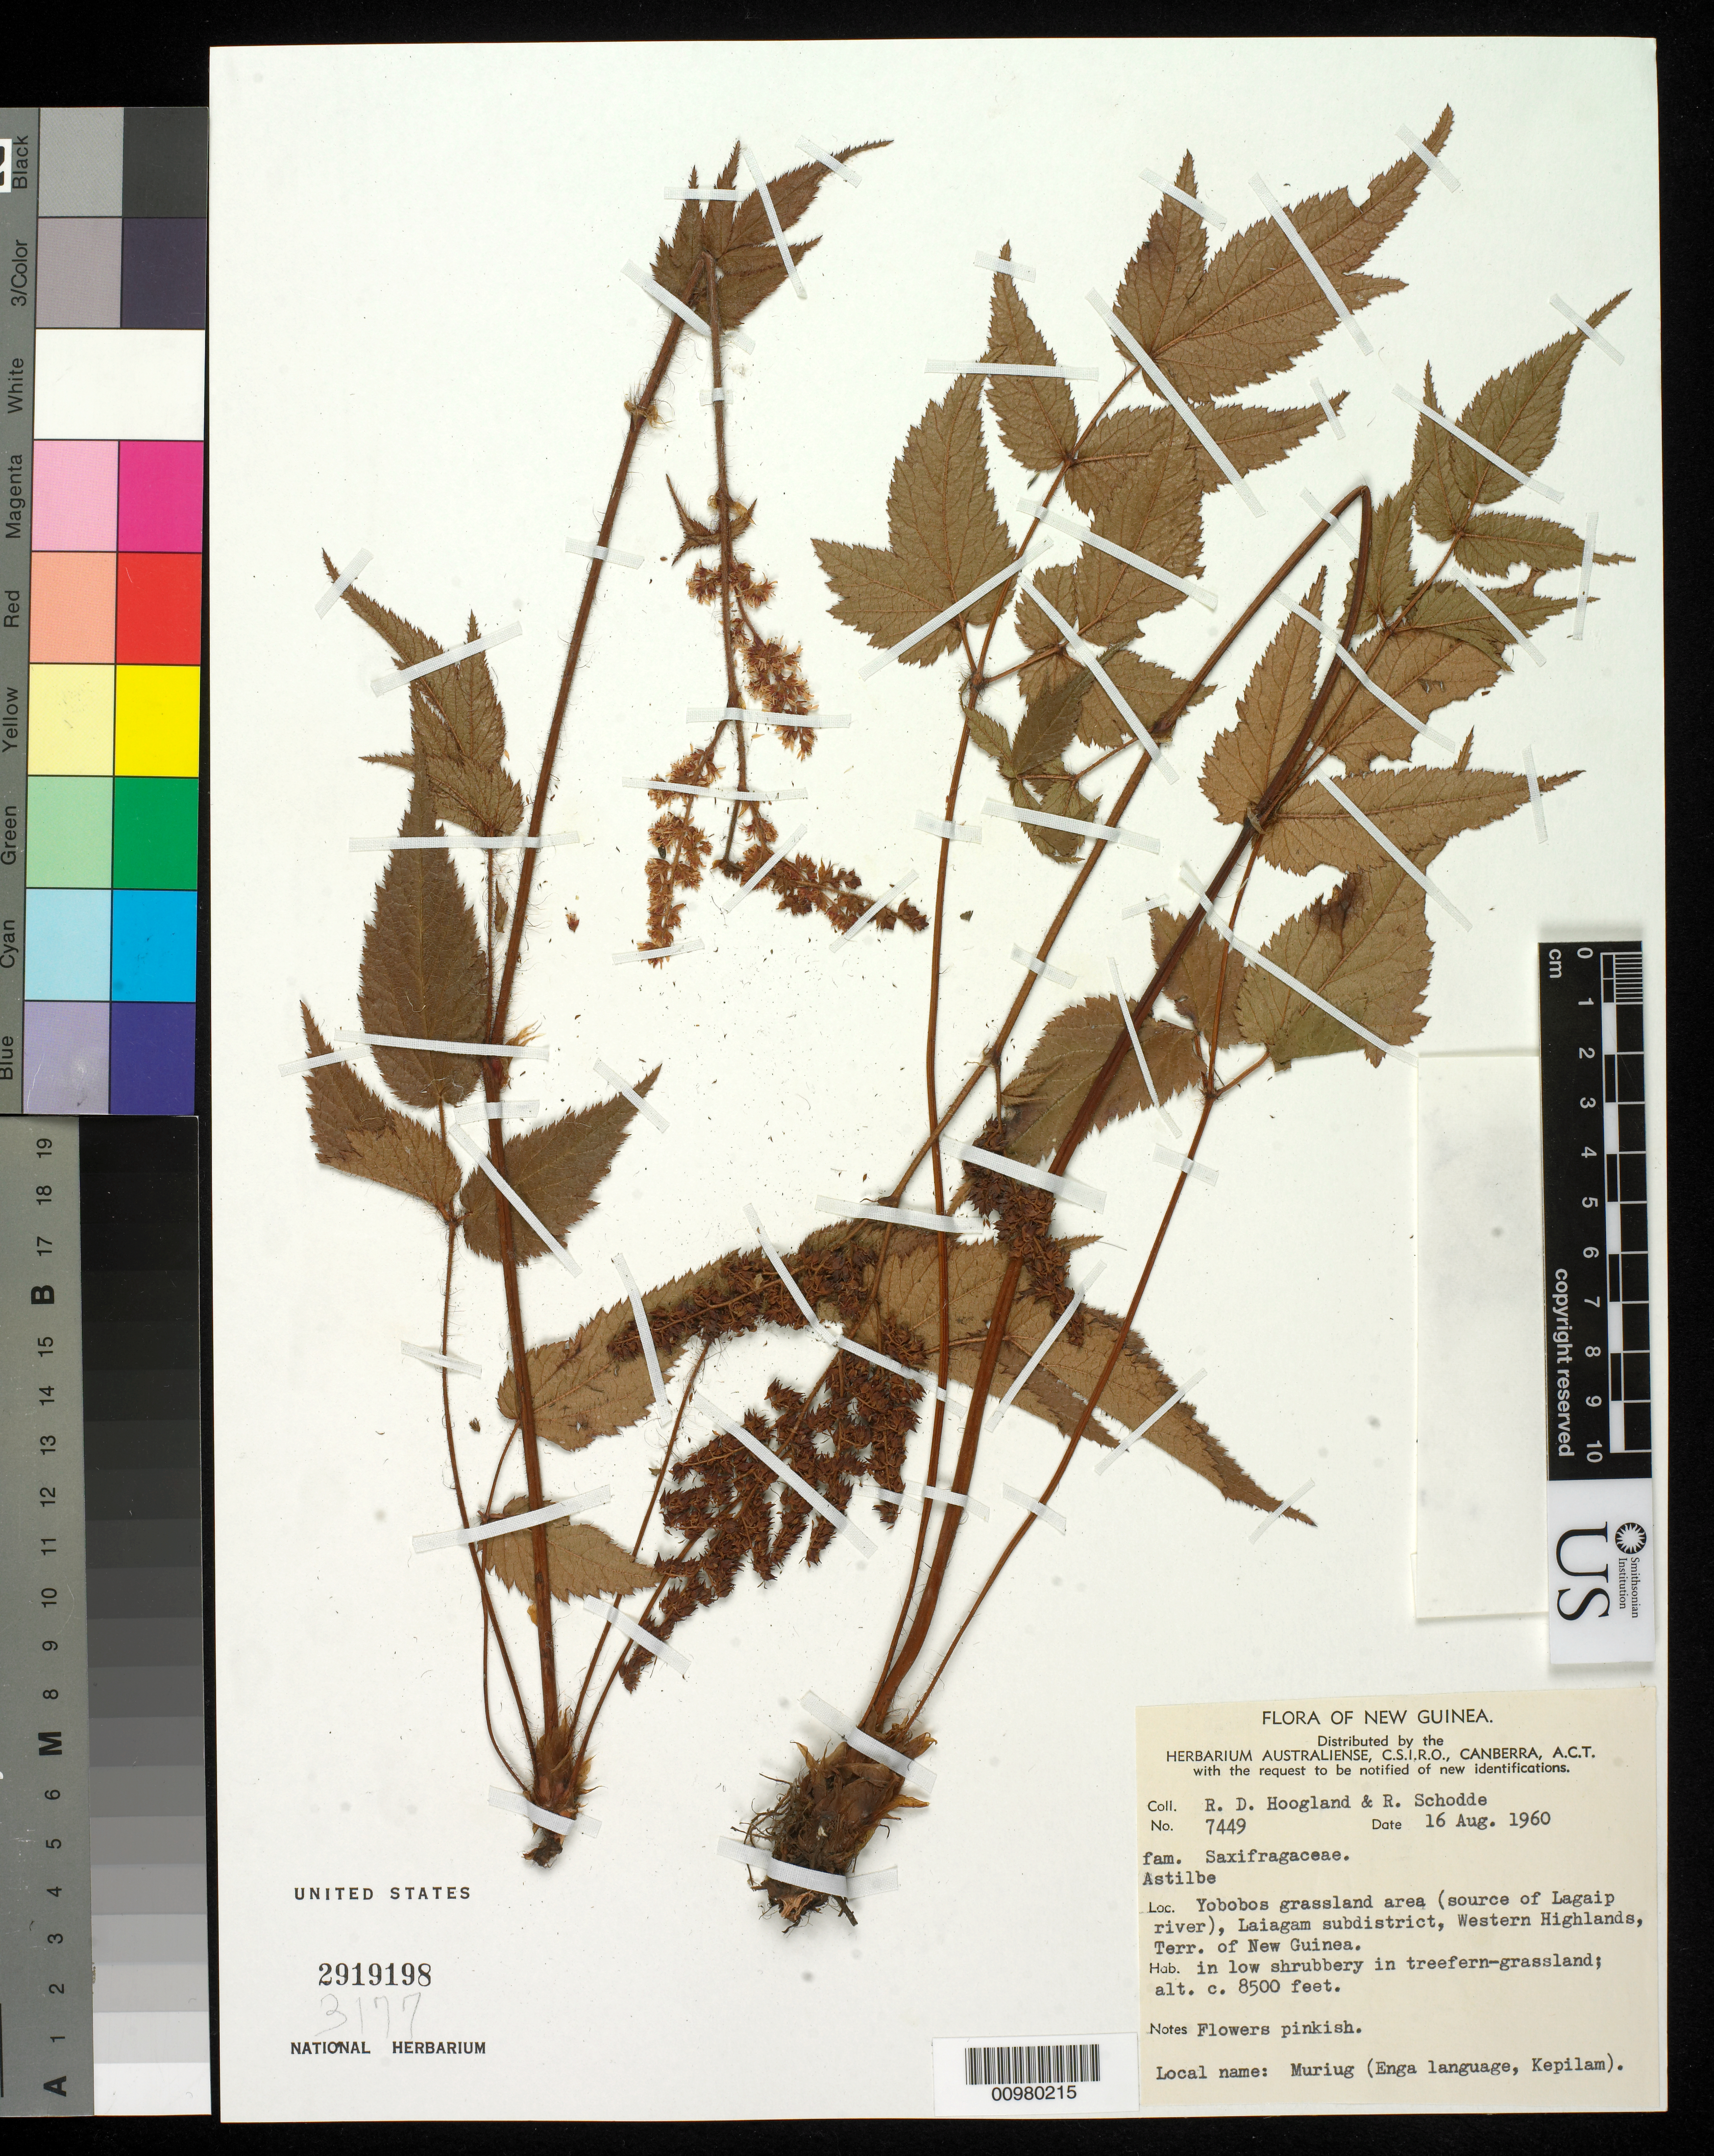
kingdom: Plantae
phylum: Tracheophyta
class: Magnoliopsida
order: Saxifragales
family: Saxifragaceae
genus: Astilbe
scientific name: Astilbe sp.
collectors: R. D. Hoogland & R. Schodde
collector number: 7449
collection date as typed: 16 Aug 1960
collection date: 1960-08-16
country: Papua New Guinea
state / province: Enga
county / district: Laiagam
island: New Guinea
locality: Yobobos grassland area (source of Lagaip River)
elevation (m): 2591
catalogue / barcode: US 2919198